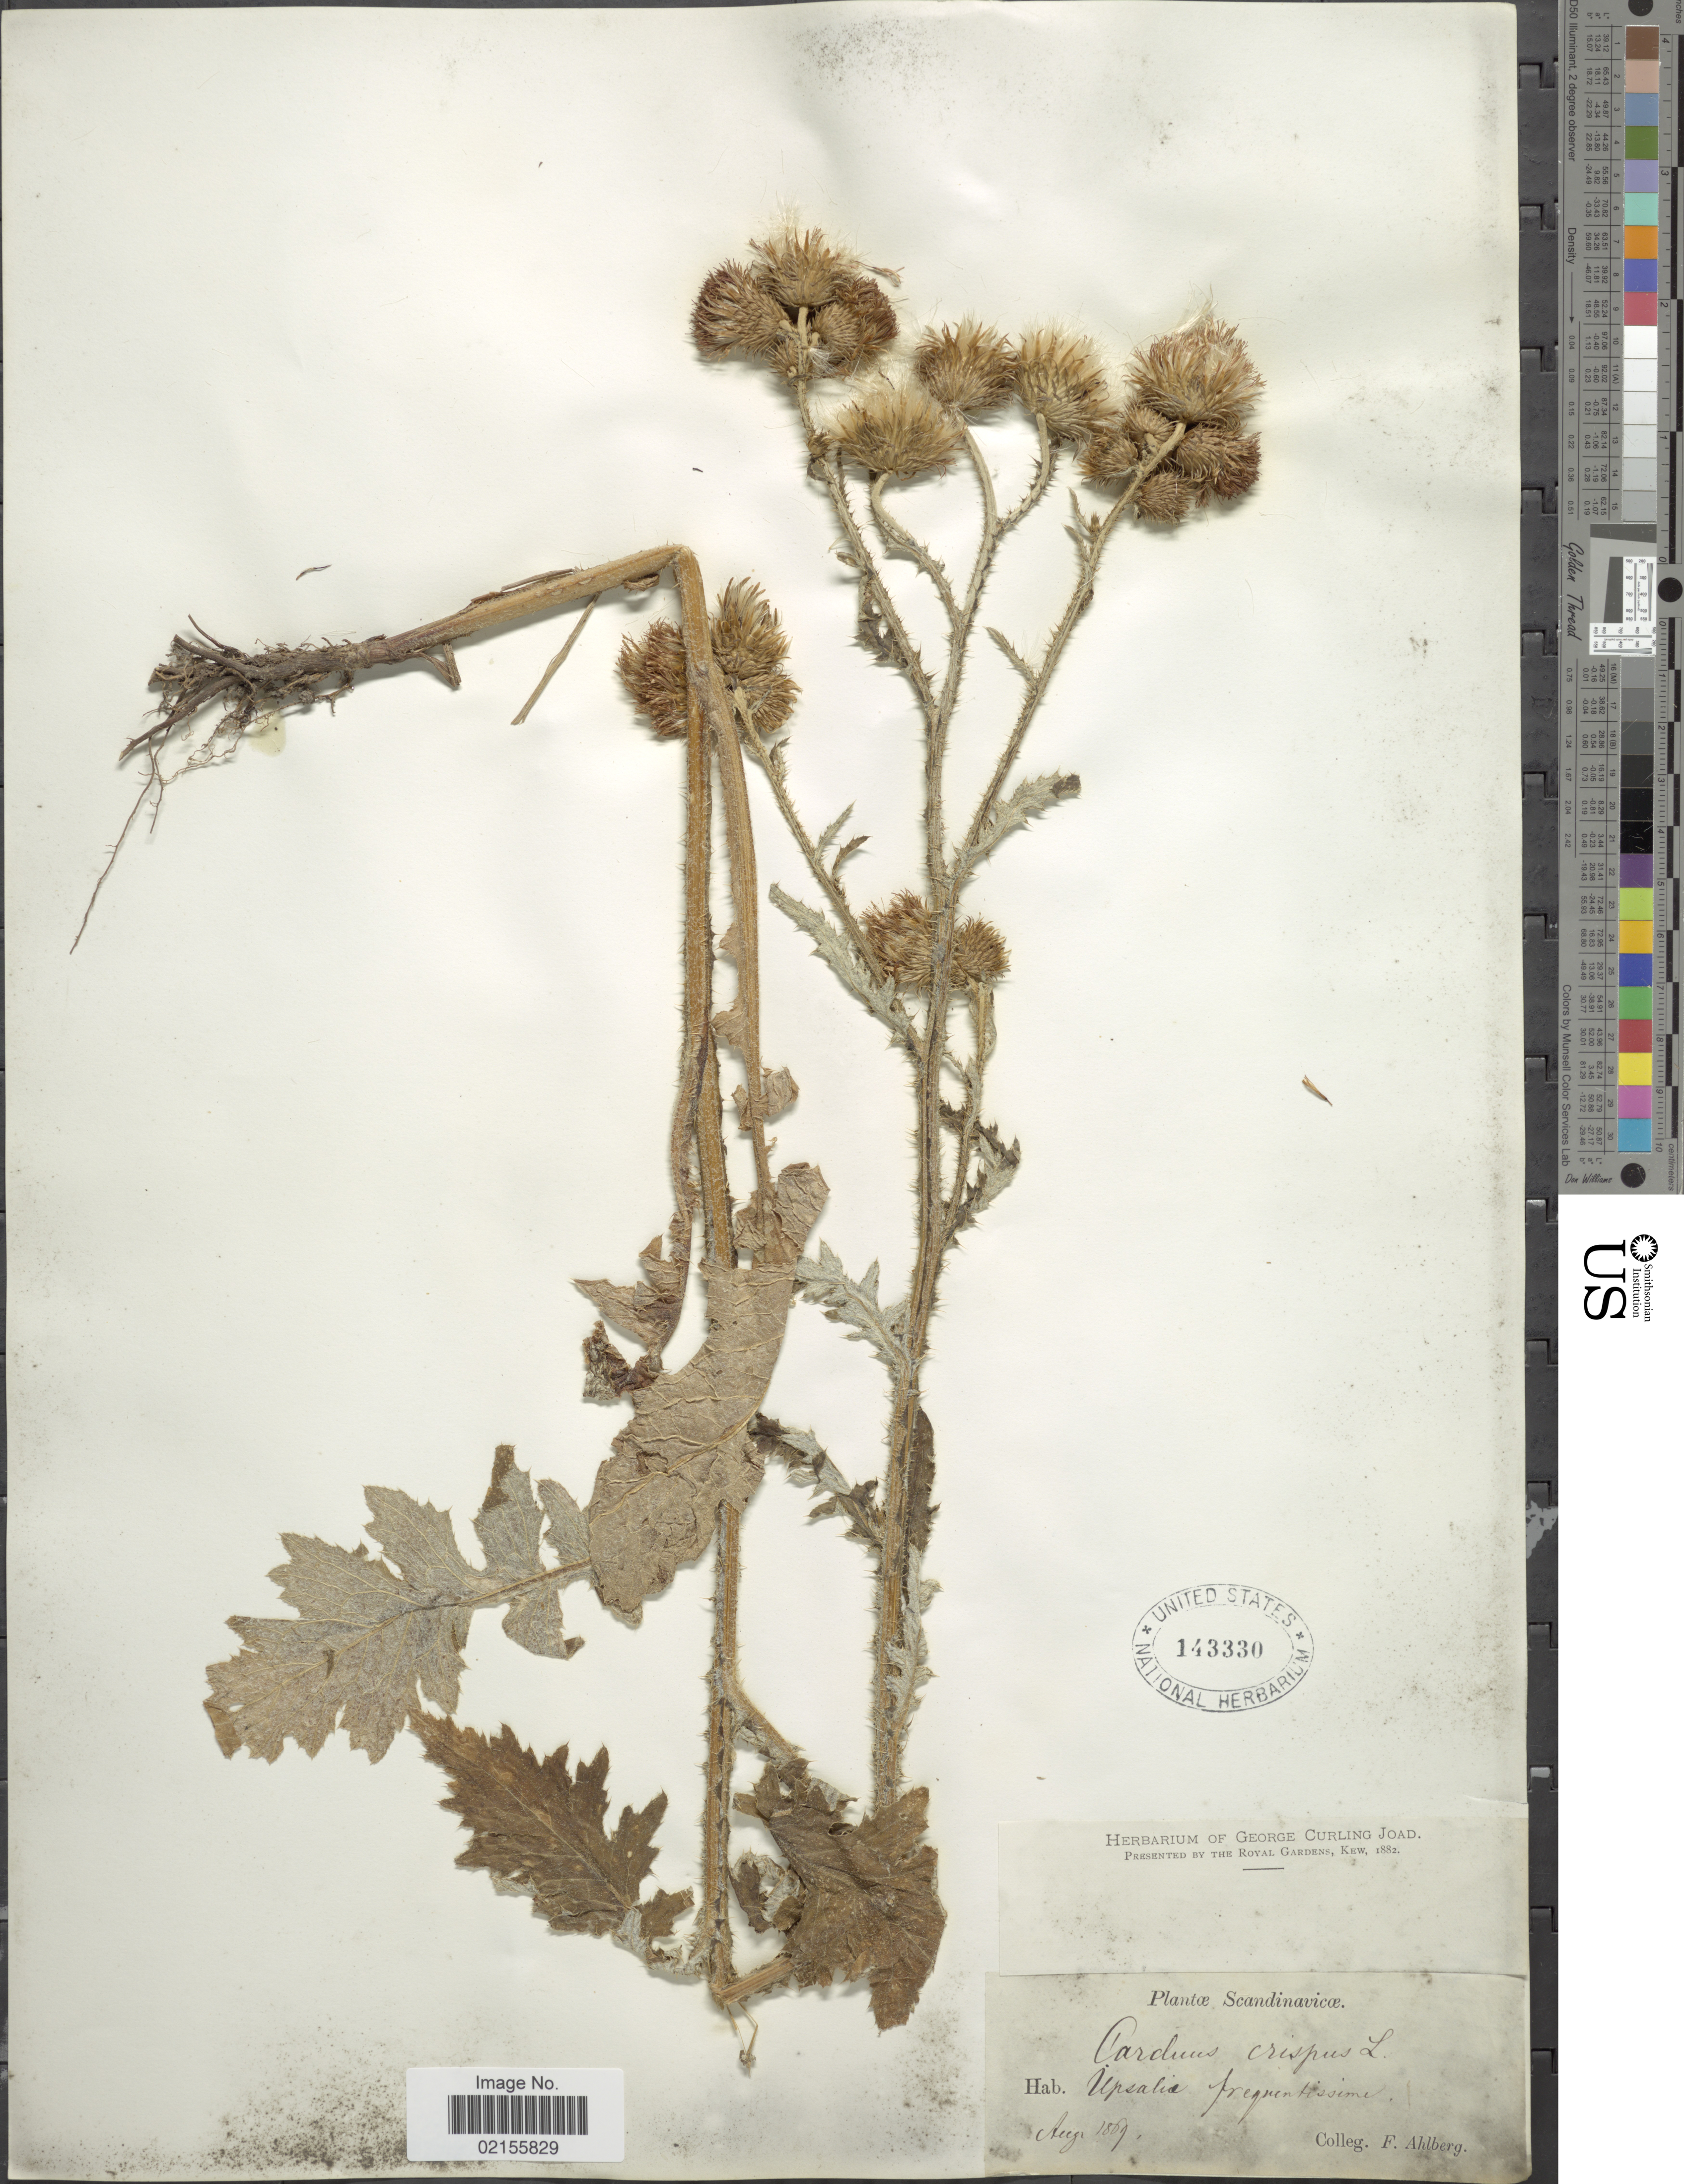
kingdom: Plantae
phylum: Tracheophyta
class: Magnoliopsida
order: Asterales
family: Asteraceae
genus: Carduus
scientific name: Carduus crispus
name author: L.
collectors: F. Ahlberg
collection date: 1869-08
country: Sweden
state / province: Uppsala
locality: Scandinavicæ, Upsalia frequentissime [Scandinavia, Uppsala, frequently]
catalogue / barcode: US 143330